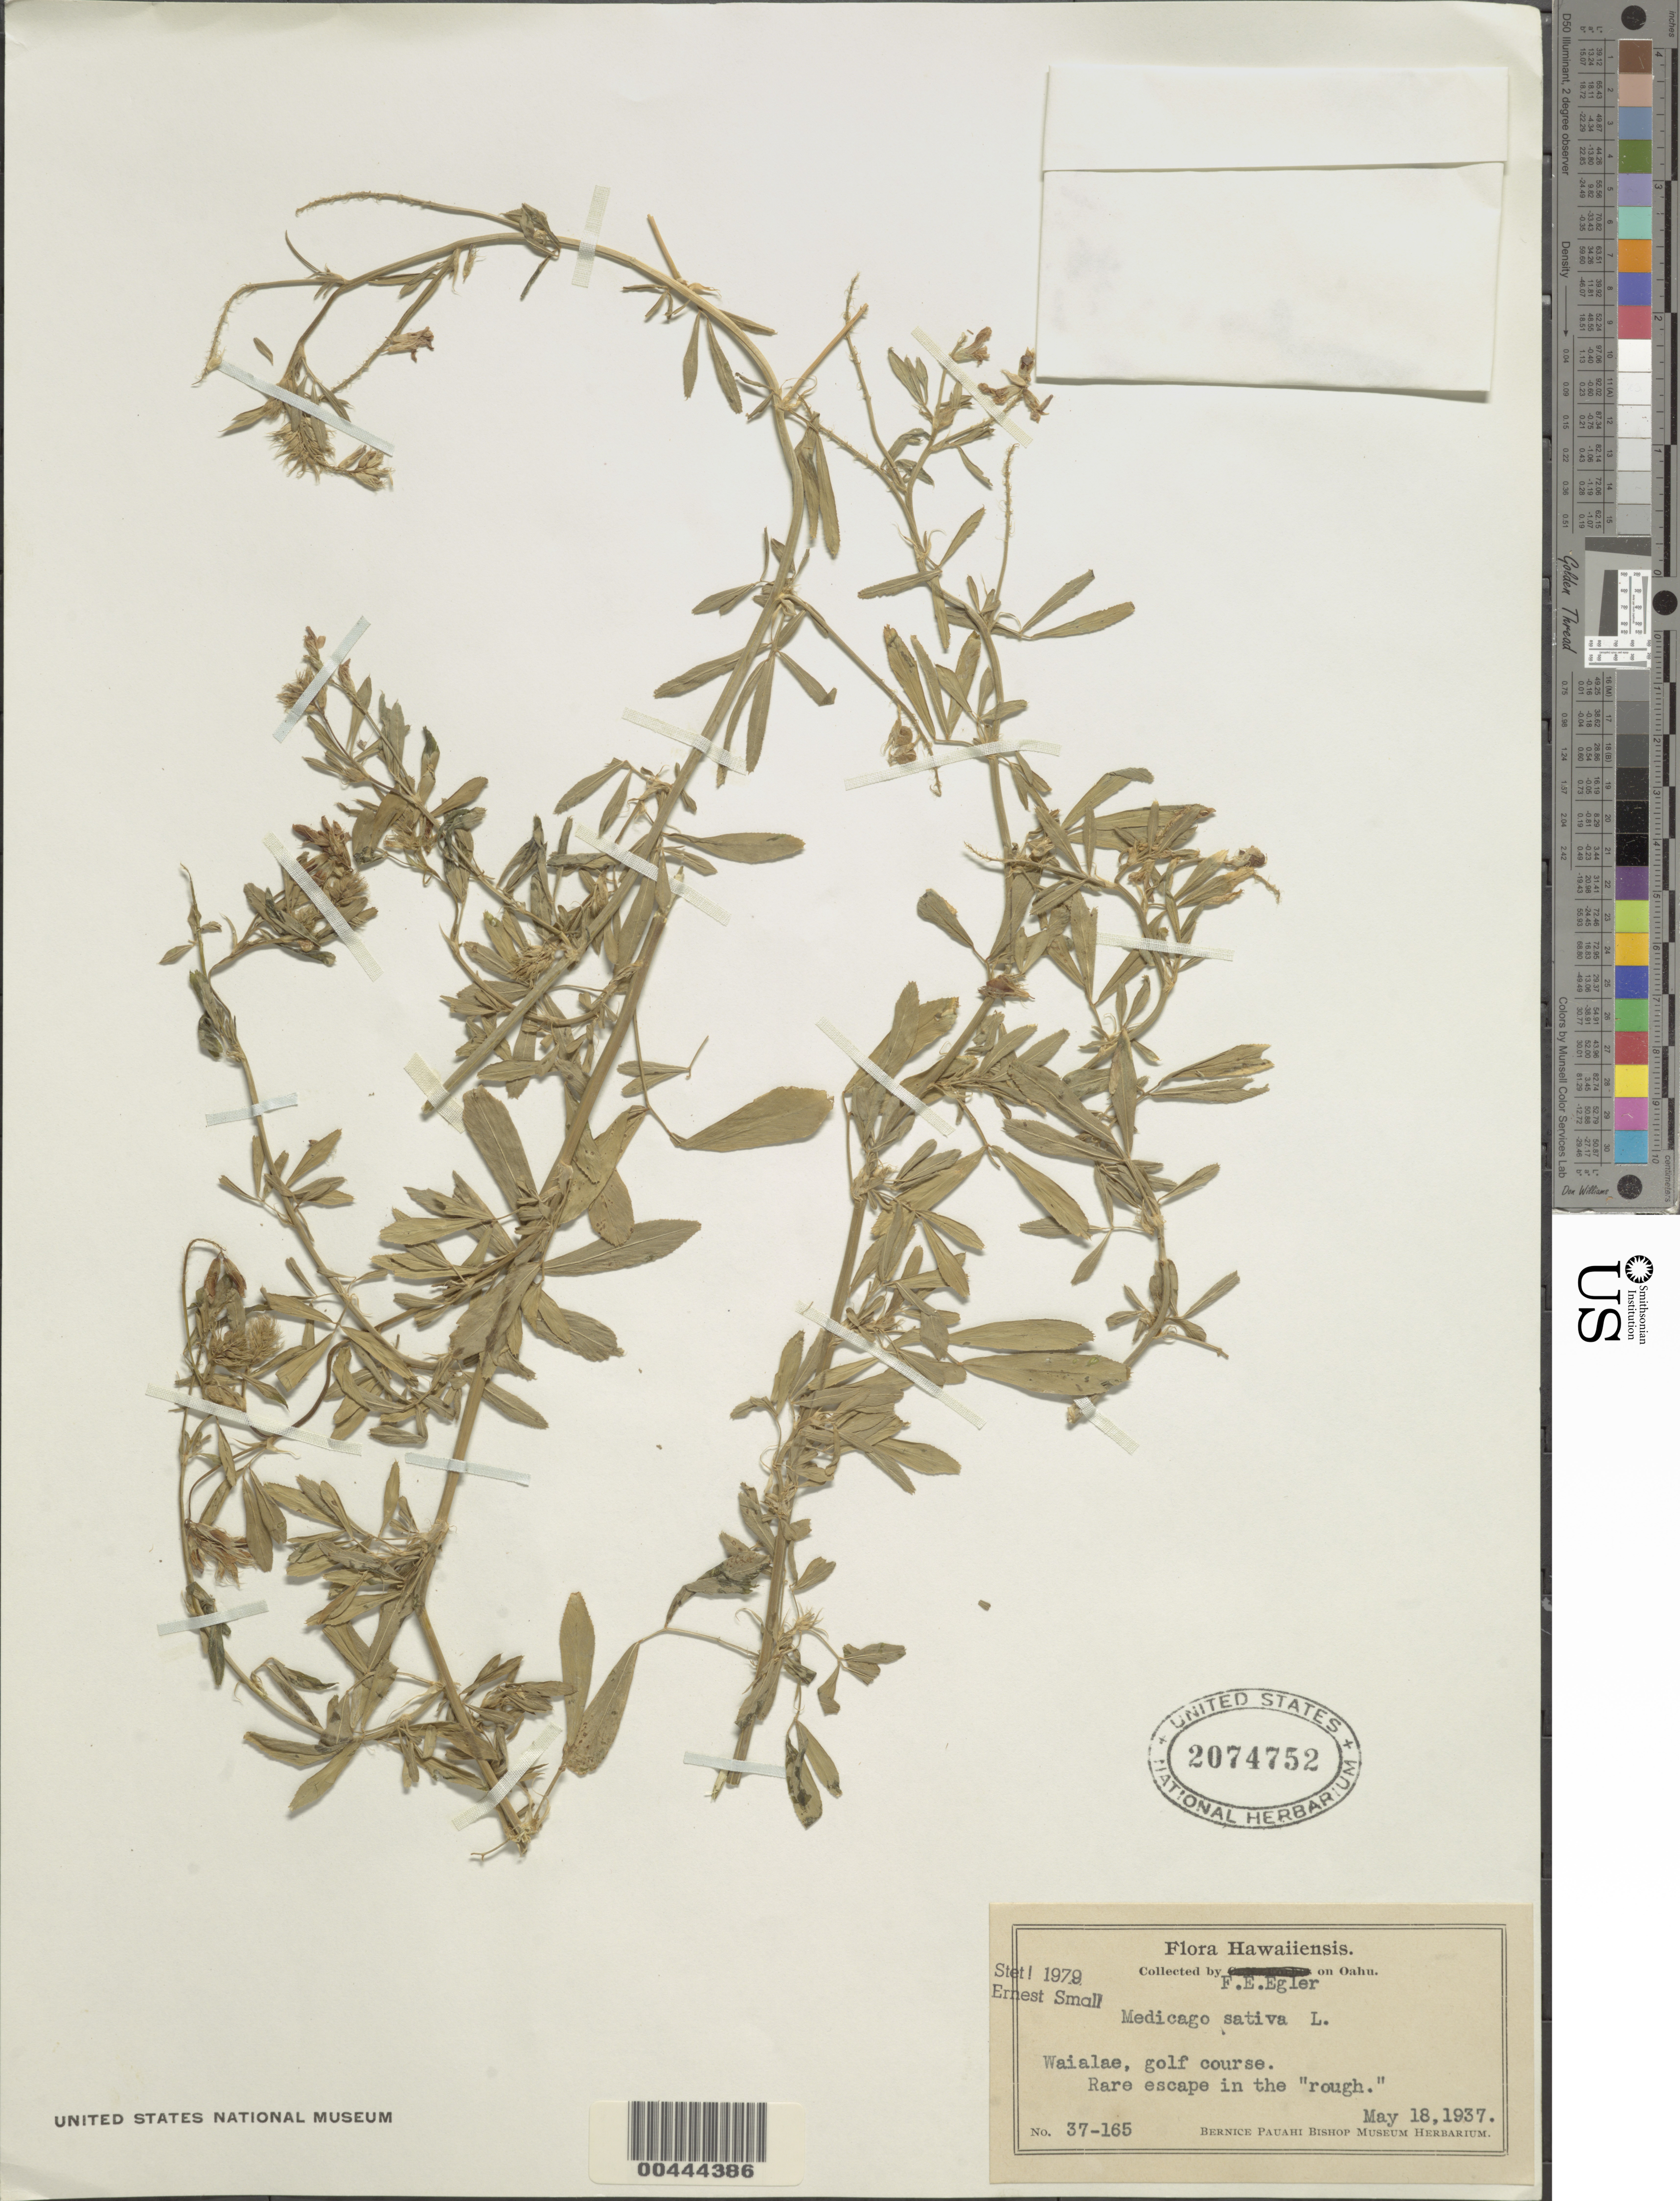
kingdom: Plantae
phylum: Tracheophyta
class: Magnoliopsida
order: Fabales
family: Fabaceae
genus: Medicago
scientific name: Medicago sativa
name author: L.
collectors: F. Egler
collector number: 37-165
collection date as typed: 18 May 1937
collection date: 1937-05-18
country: United States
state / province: Hawaii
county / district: Honolulu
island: Oahu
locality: Waialae, golf course.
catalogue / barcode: US 2074752